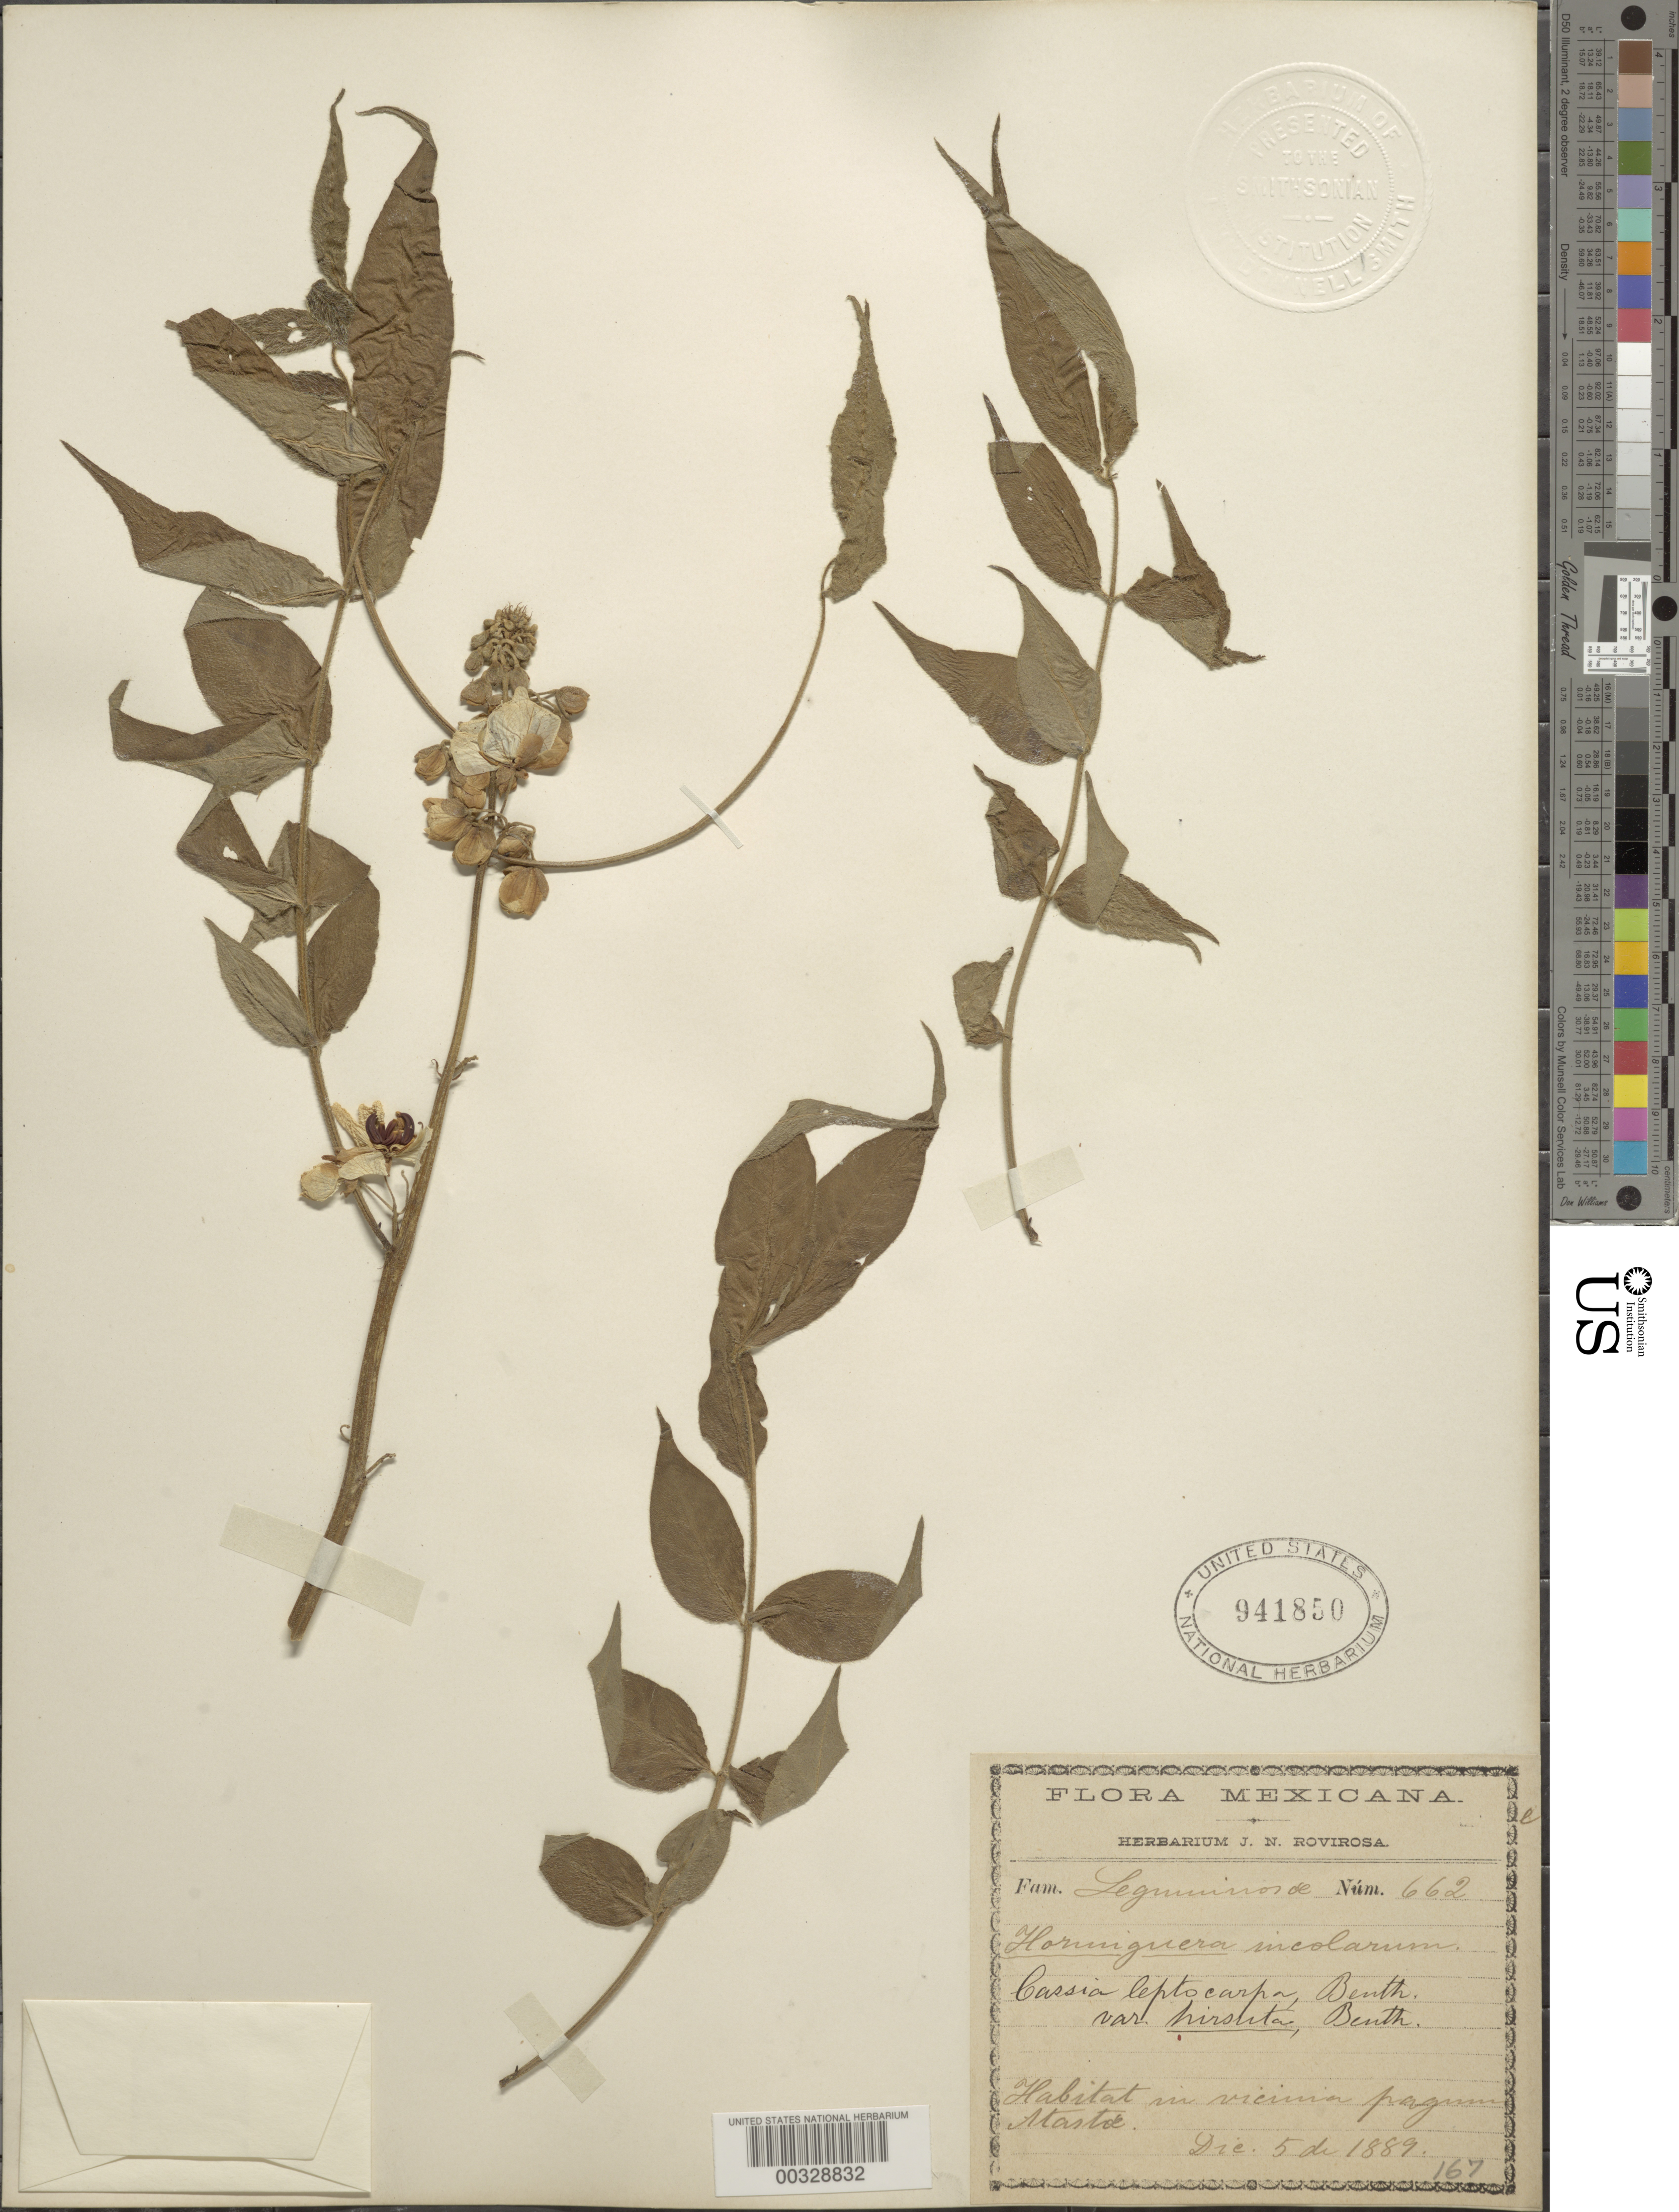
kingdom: Plantae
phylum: Tracheophyta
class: Magnoliopsida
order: Fabales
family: Fabaceae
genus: Senna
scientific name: Senna hirsuta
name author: (L.) H.S. Irwin & Barneby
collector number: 662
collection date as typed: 05 Dec 1889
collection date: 1889-12-05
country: Mexico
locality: Vicinity of atartoe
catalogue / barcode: US 941850